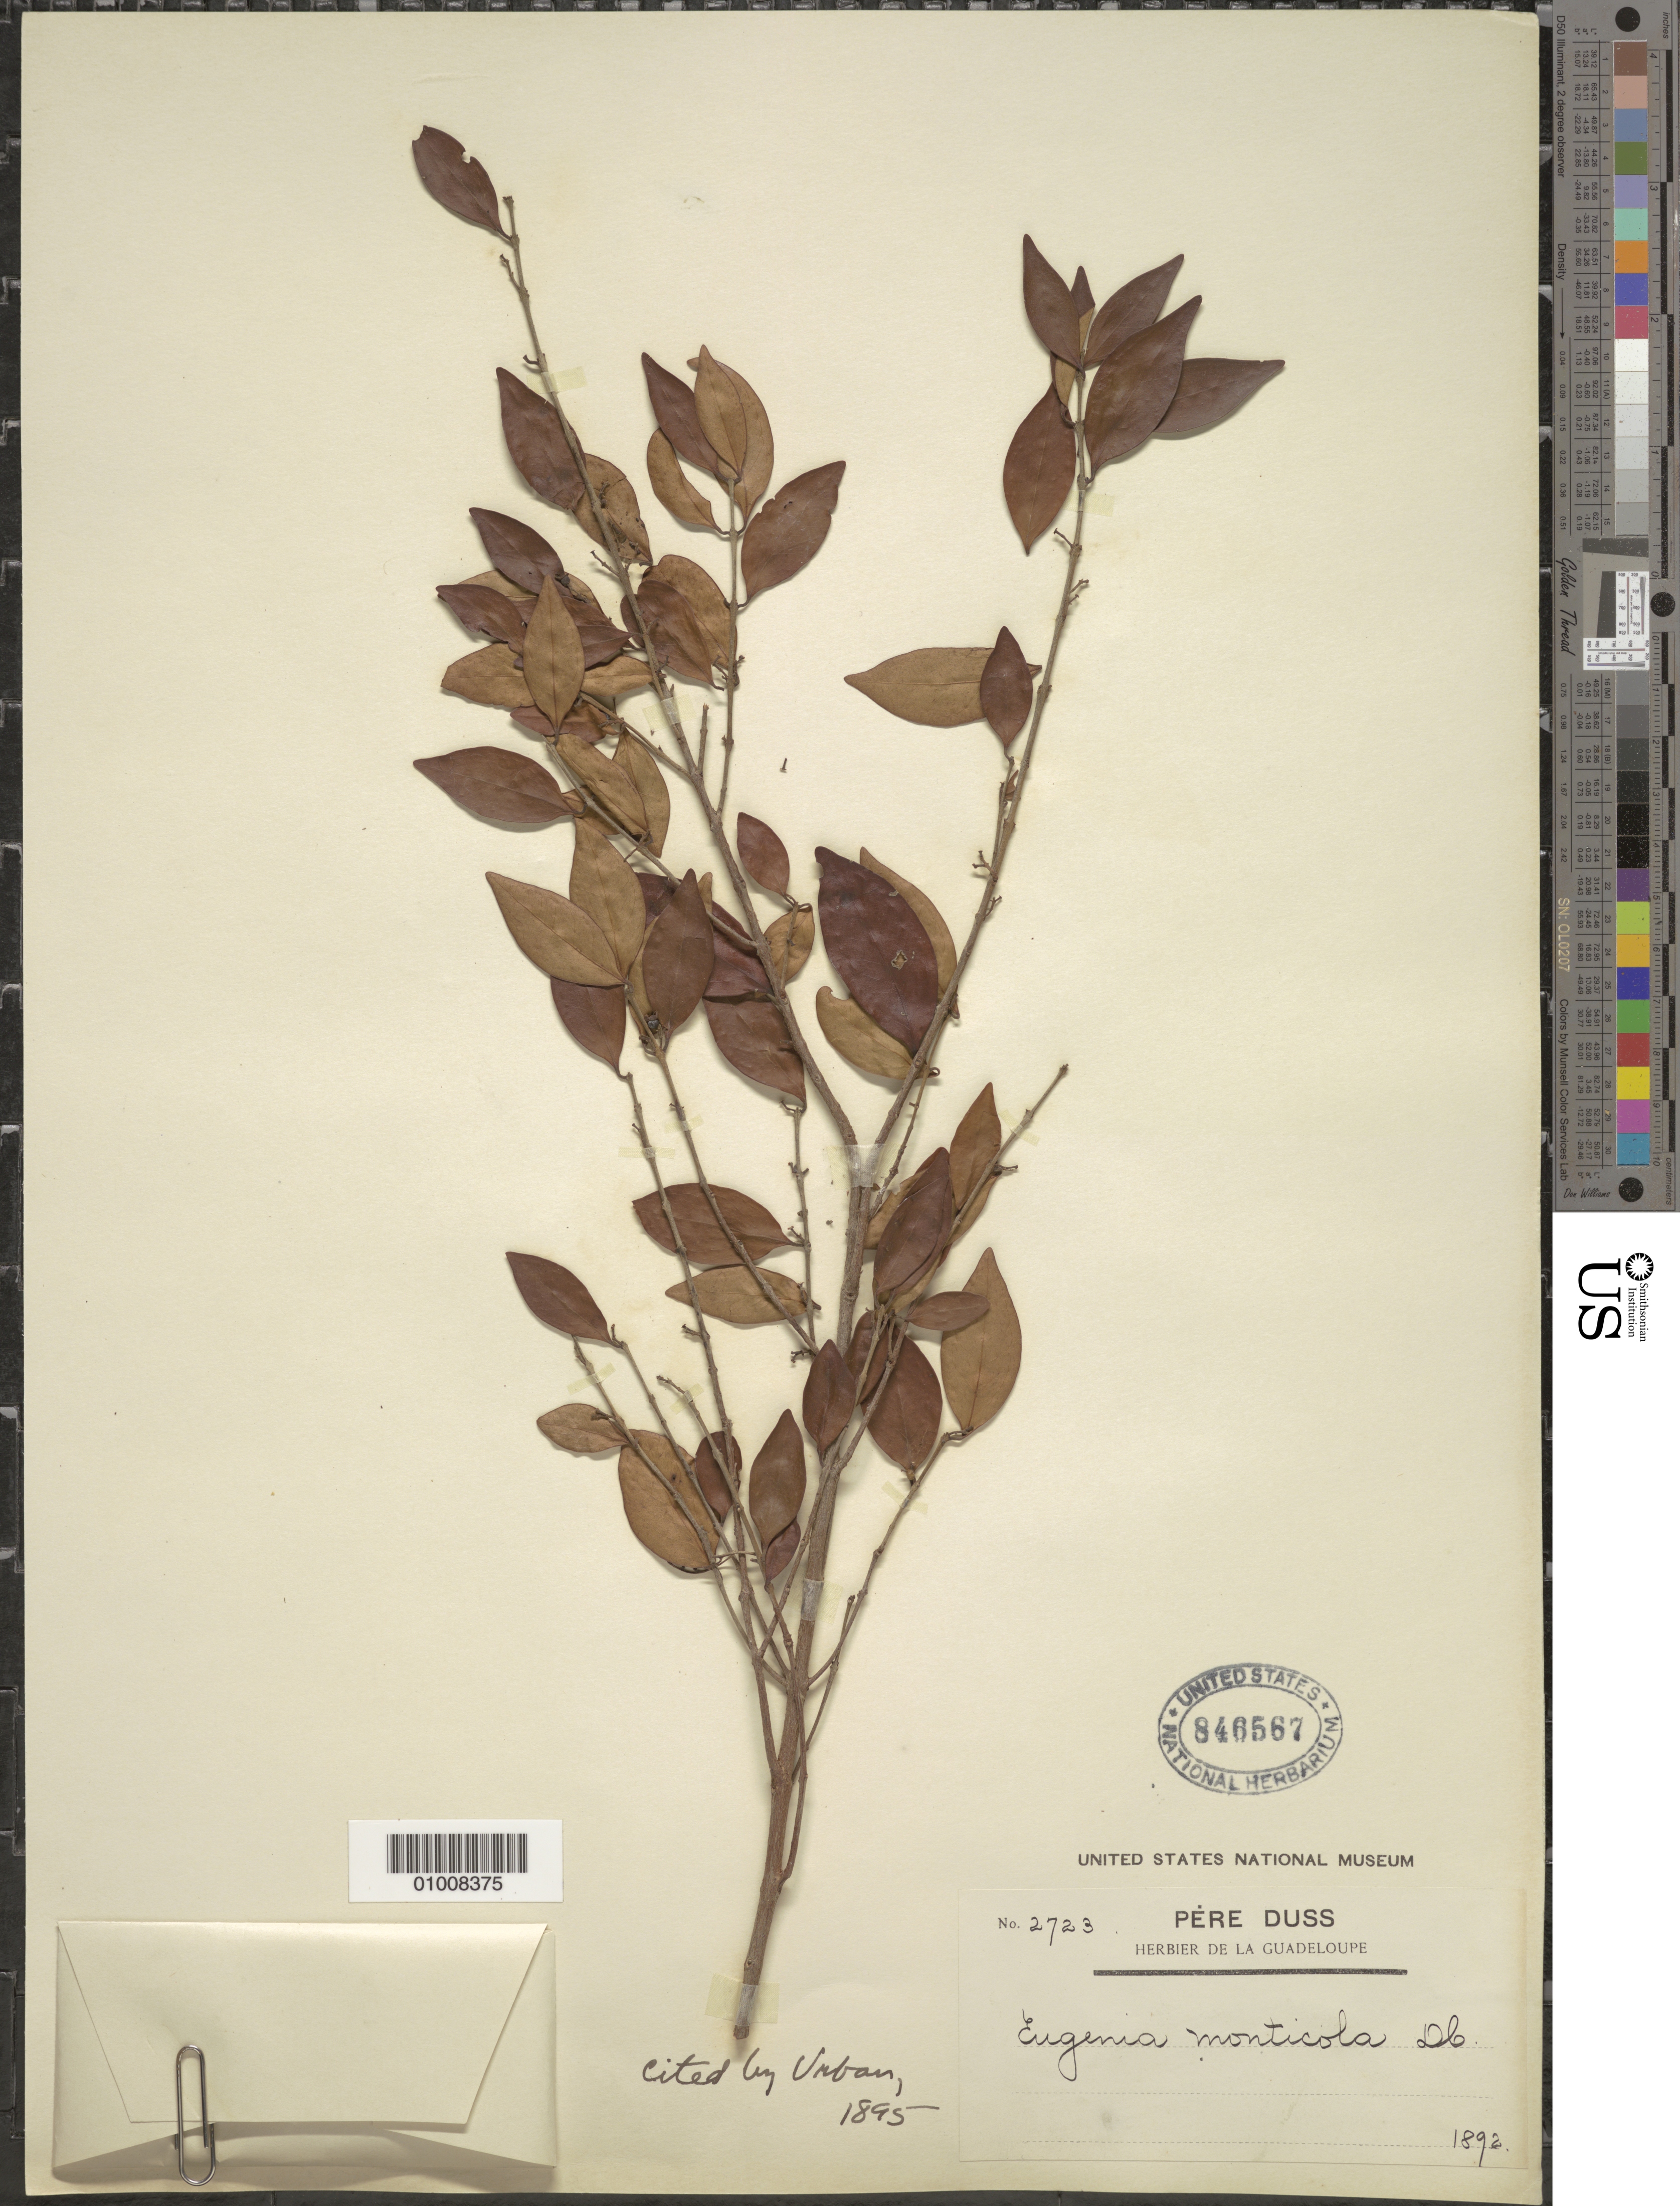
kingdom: Plantae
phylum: Tracheophyta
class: Magnoliopsida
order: Myrtales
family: Myrtaceae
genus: Eugenia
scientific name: Eugenia monticola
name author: (Sw.) DC.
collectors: Père Duss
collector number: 2723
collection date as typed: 1892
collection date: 1892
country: Guadeloupe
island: Basse Terre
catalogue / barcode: US 846567